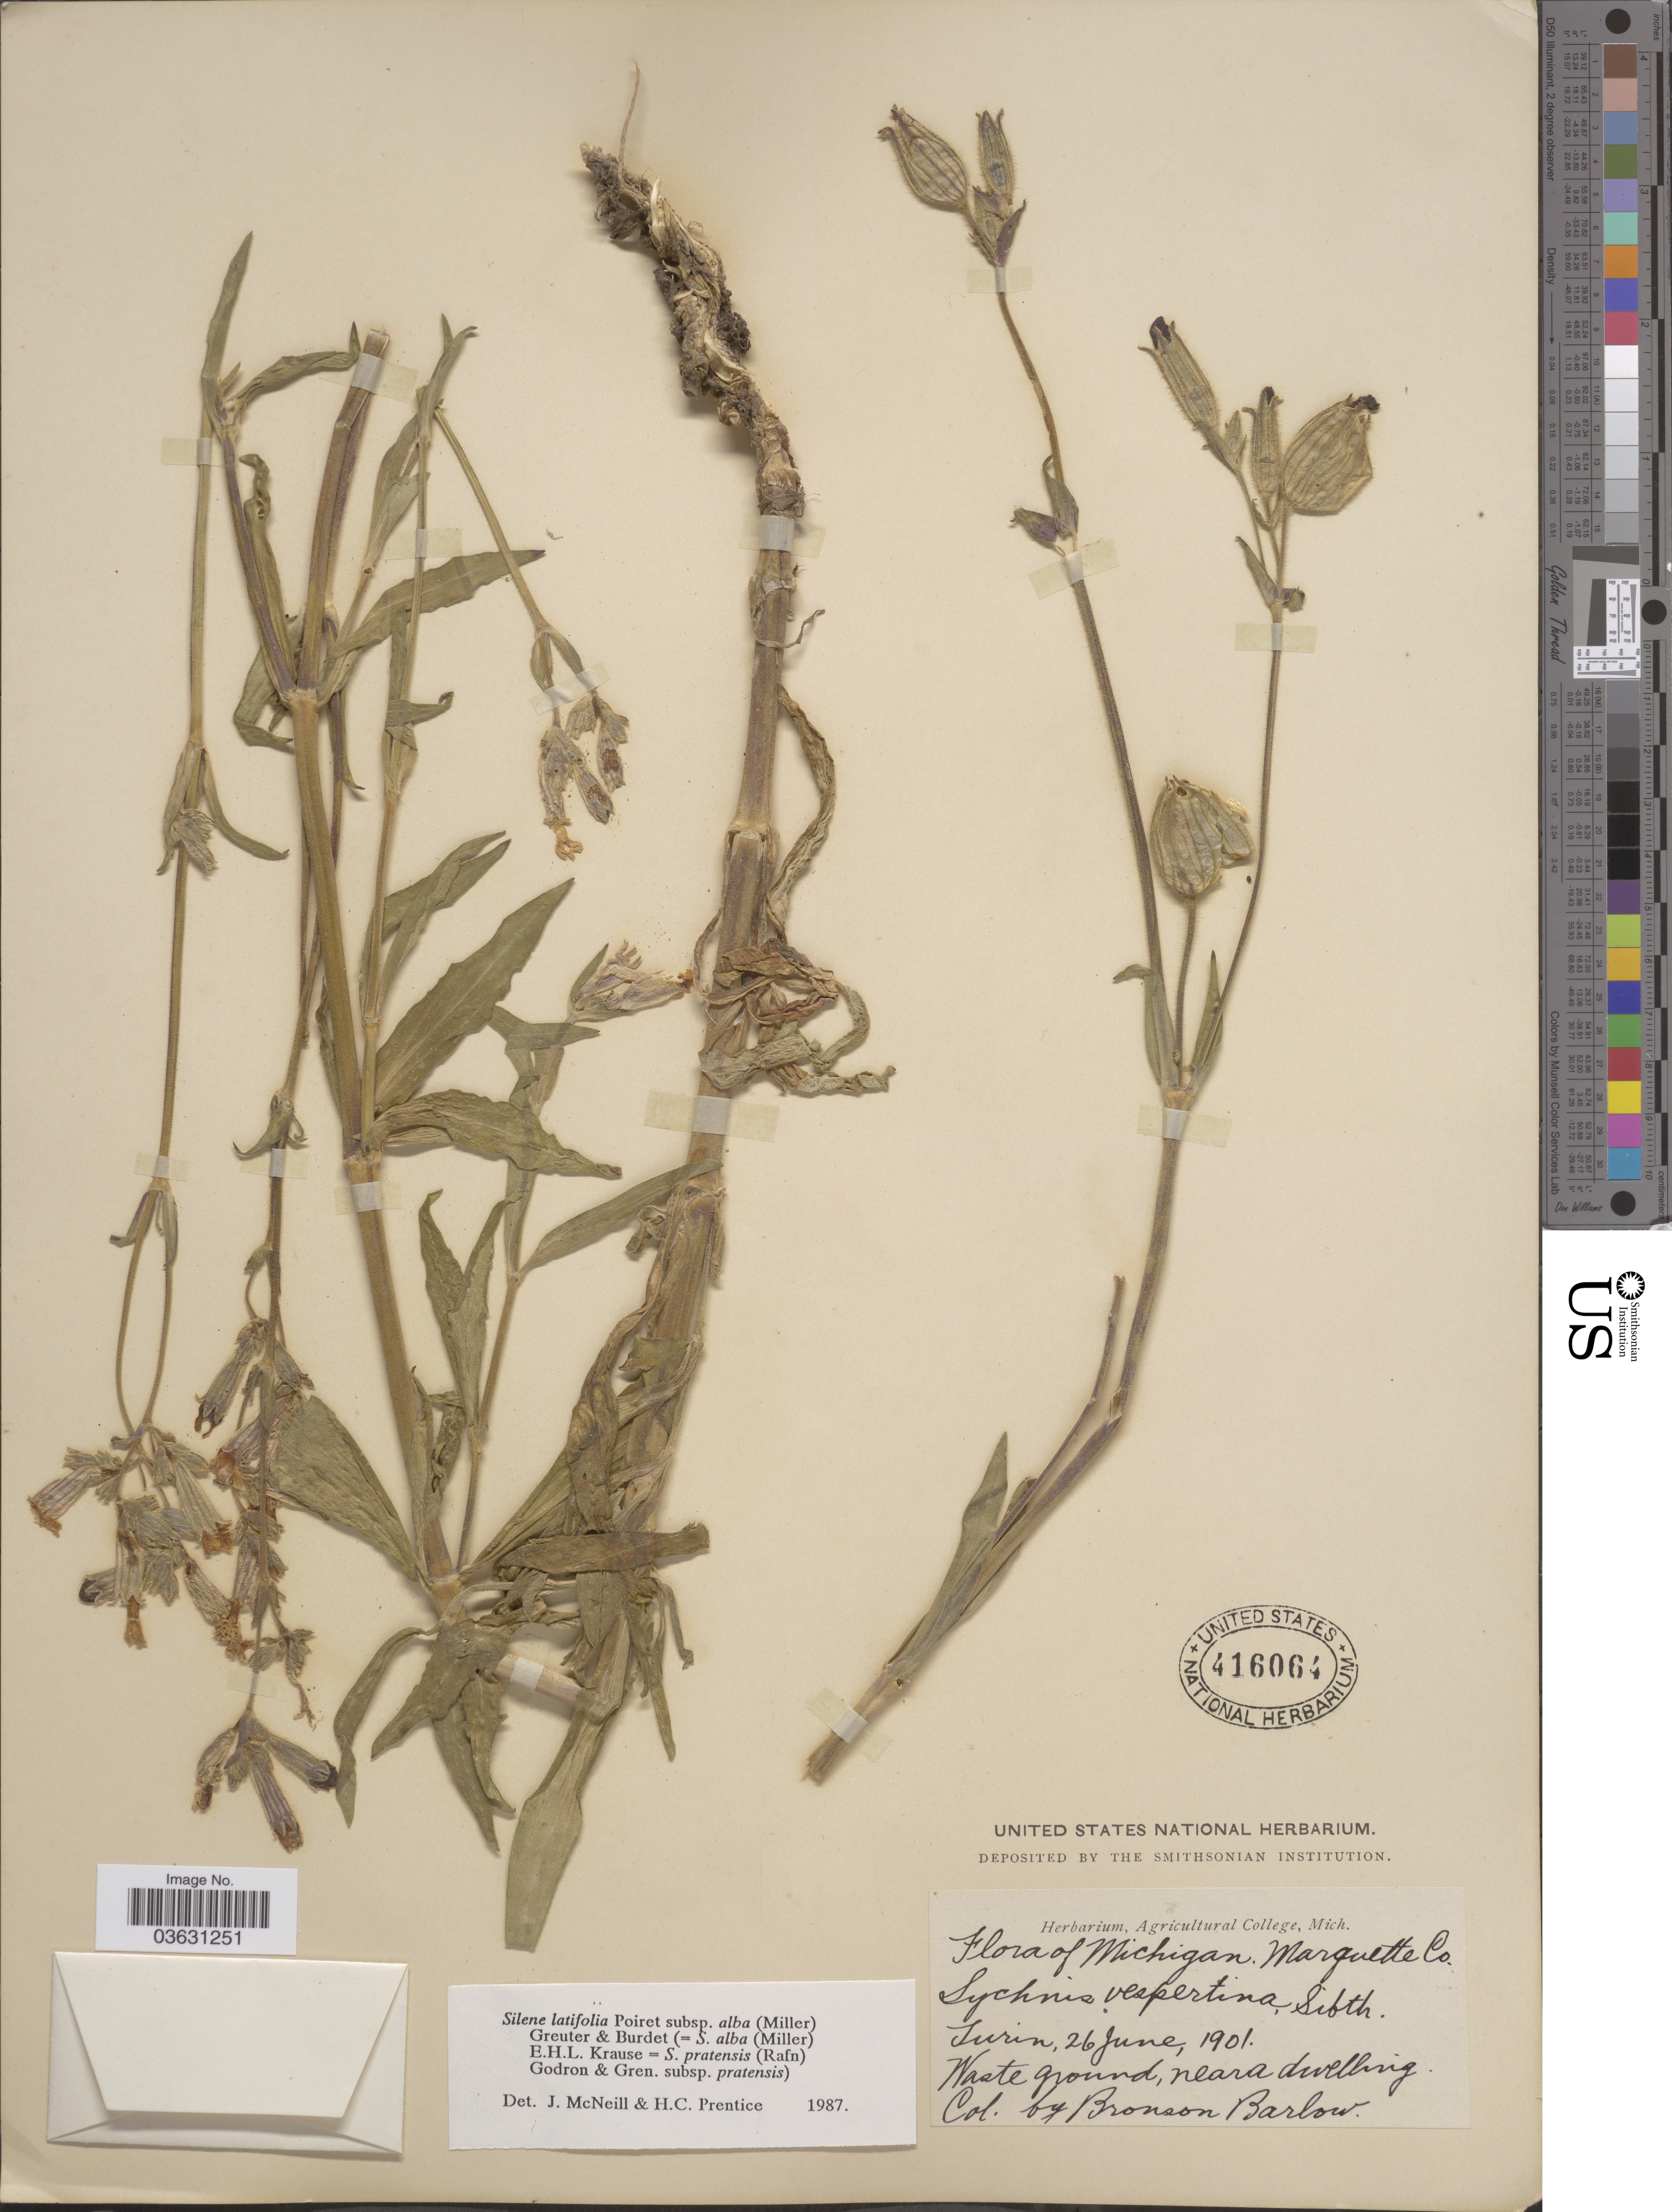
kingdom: Plantae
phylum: Tracheophyta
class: Magnoliopsida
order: Caryophyllales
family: Caryophyllaceae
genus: Silene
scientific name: Silene latifolia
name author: Poir.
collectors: Barlow, B.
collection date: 1901-06-26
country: United States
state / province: Michigan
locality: Marquette Co.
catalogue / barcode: US 416064